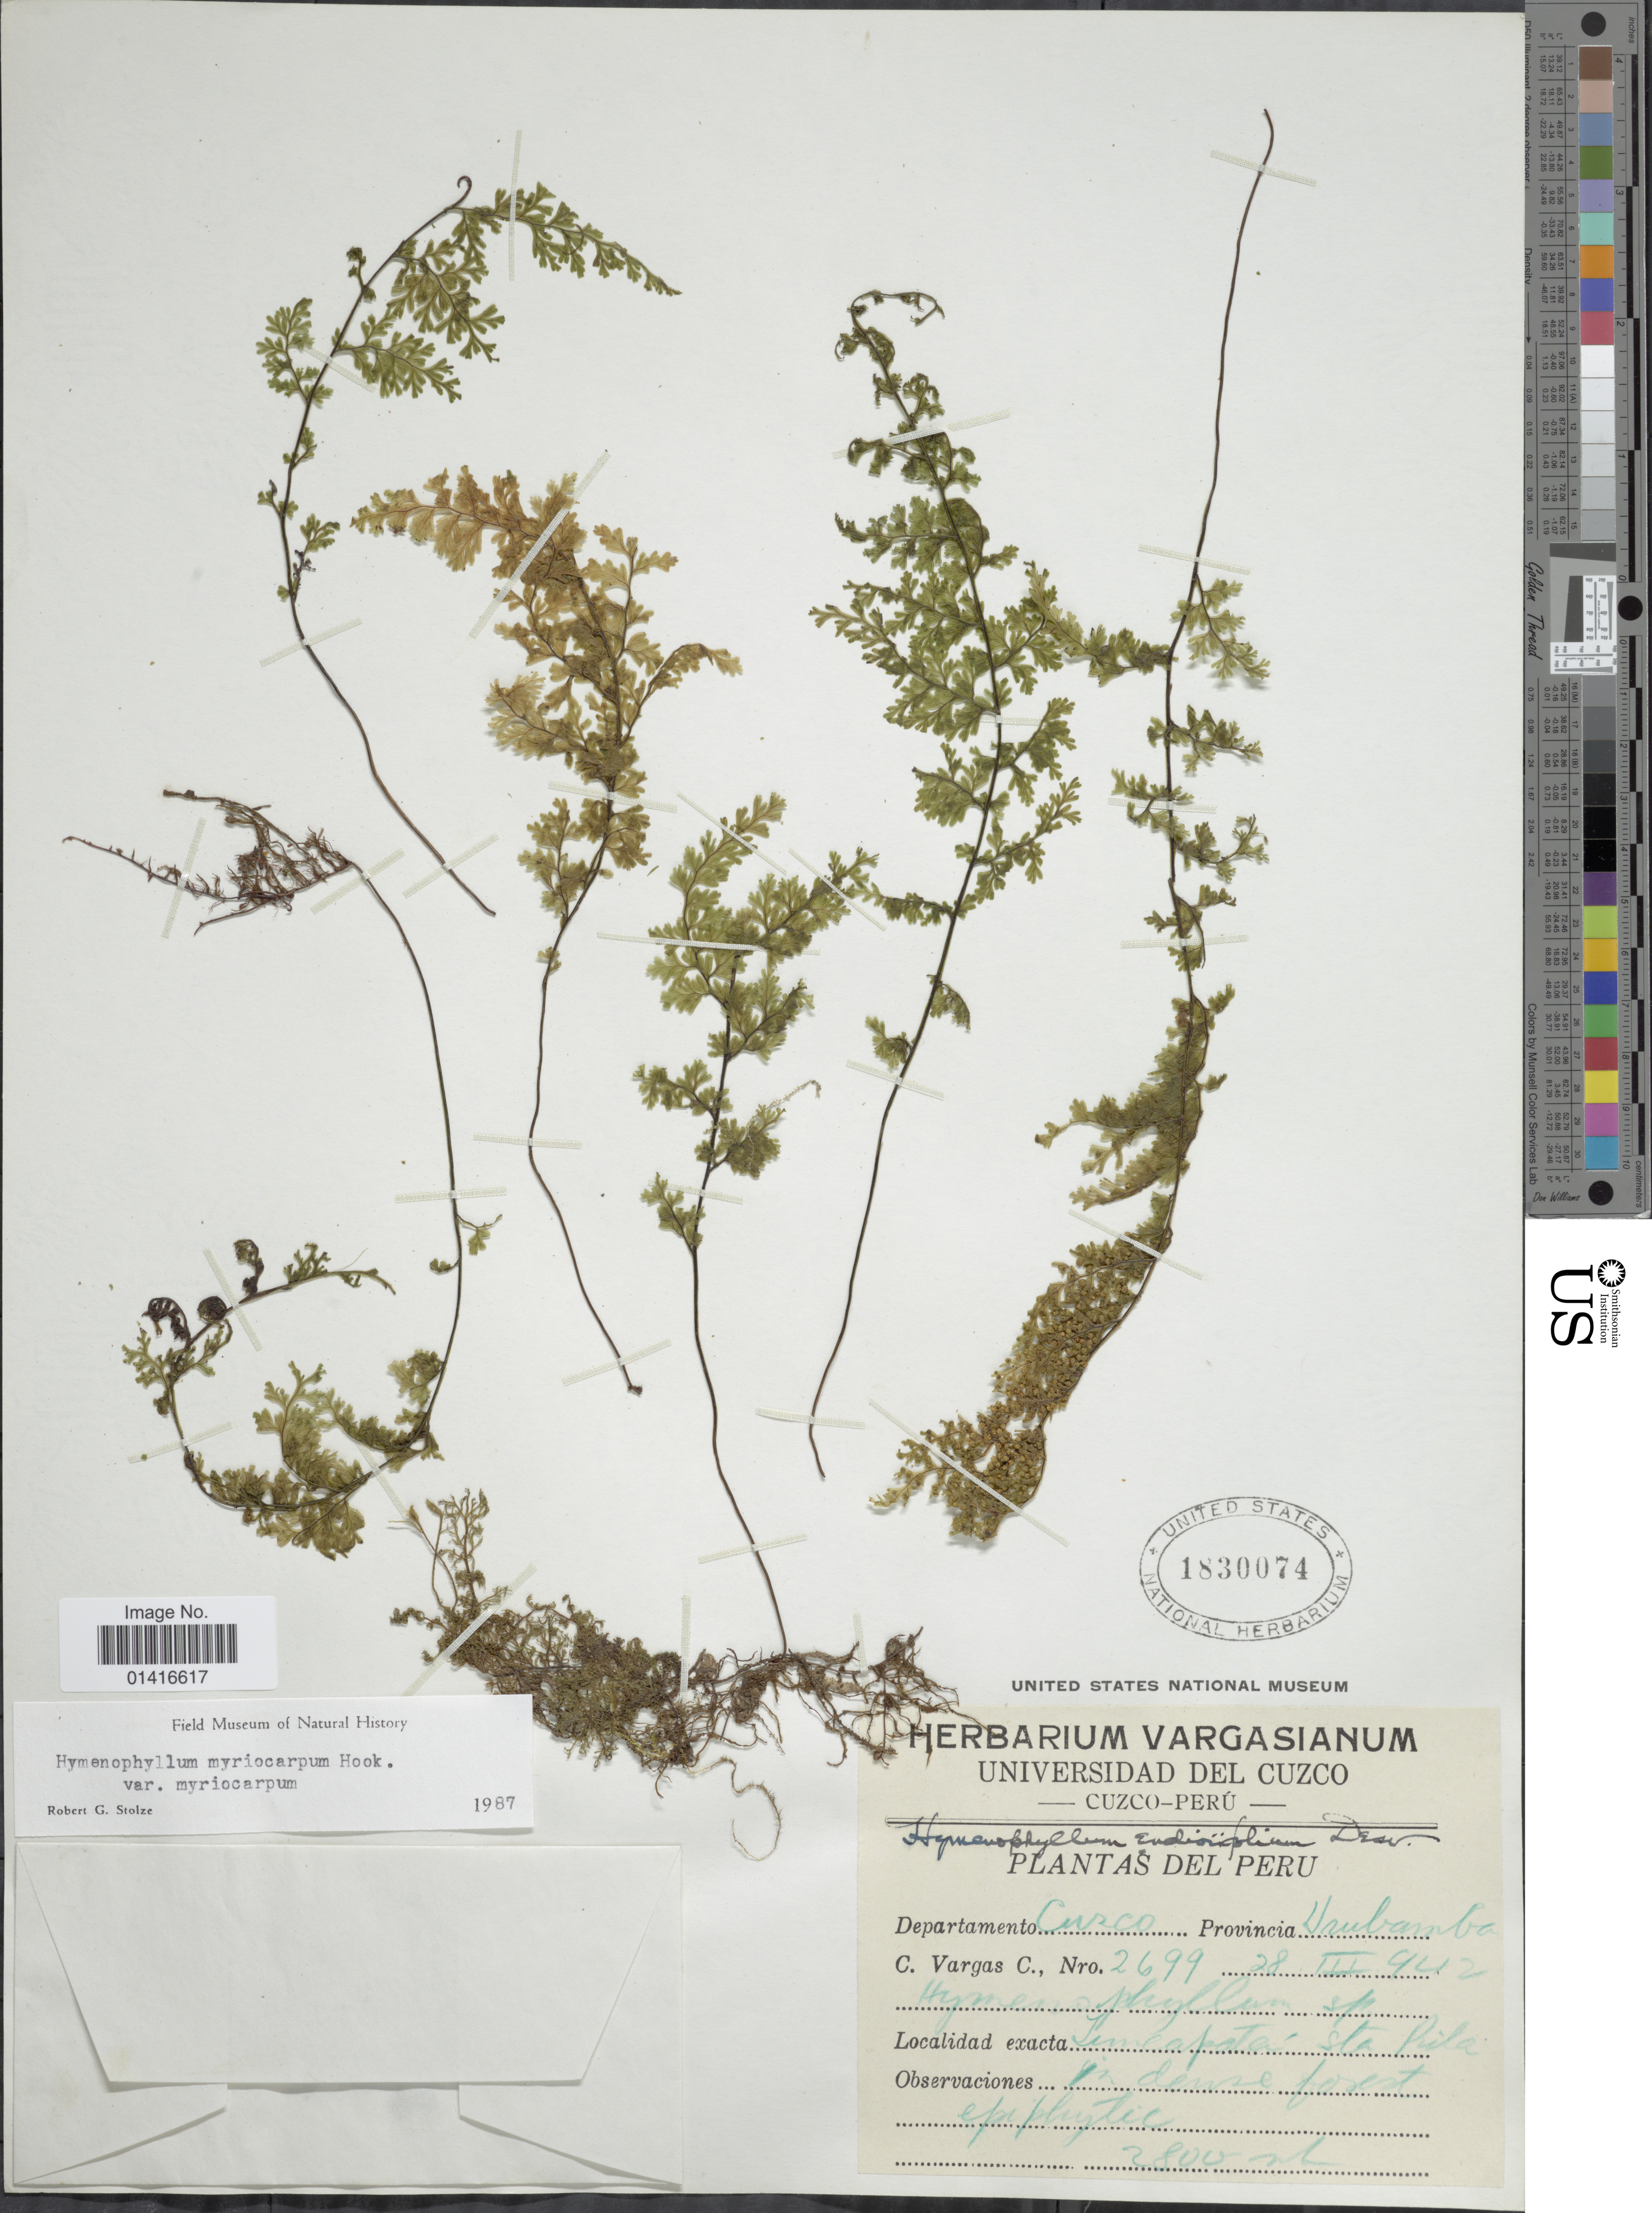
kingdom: Plantae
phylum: Tracheophyta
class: Polypodiopsida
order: Hymenophyllales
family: Hymenophyllaceae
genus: Hymenophyllum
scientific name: Hymenophyllum myriocarpum var. myriocarpum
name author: Hook.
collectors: C. Vargas Calderón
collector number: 2699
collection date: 1942-03-28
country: Peru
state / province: Cusco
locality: Urubamba. Iemcapata Sta Rifa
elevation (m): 2800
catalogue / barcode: US 1830074